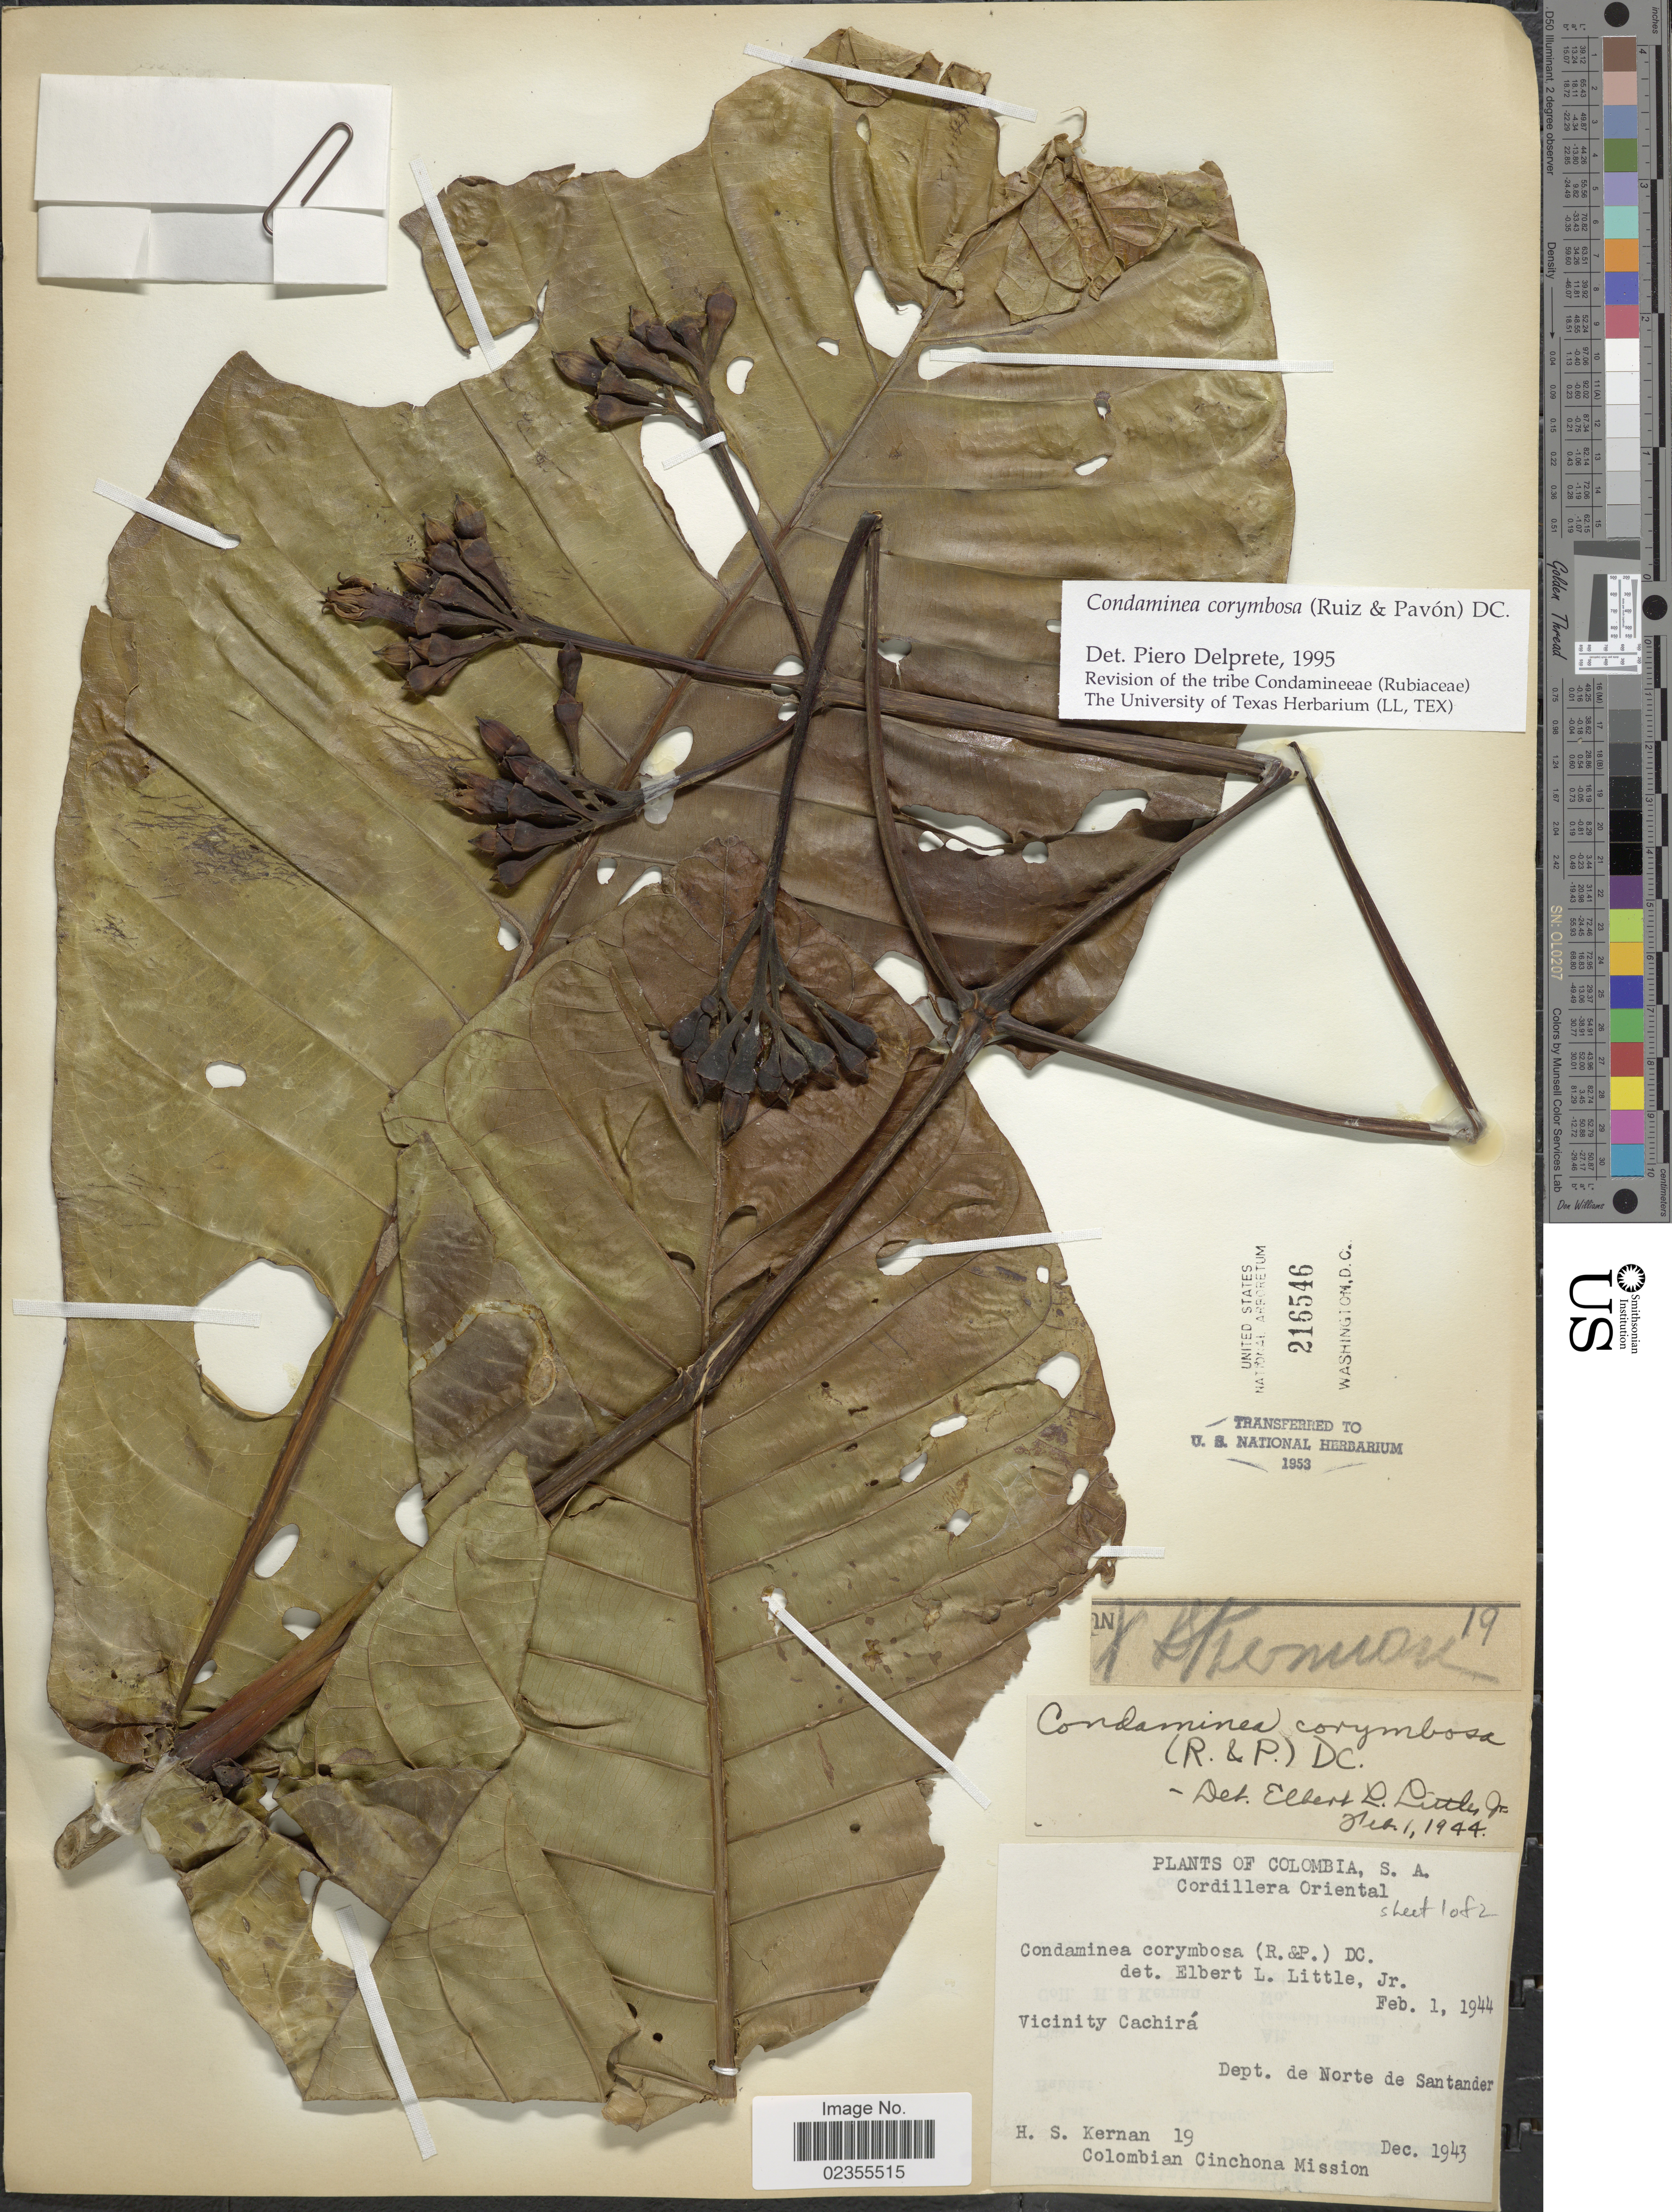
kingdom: Plantae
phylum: Tracheophyta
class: Magnoliopsida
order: Gentianales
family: Rubiaceae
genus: Condaminea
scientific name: Condaminea corymbosa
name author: (Ruiz & Pav.) DC.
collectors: H. Kernan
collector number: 19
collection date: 1943-12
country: Colombia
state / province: Norte de Santander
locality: Cordillera Oriental. Vicinity of Cachira